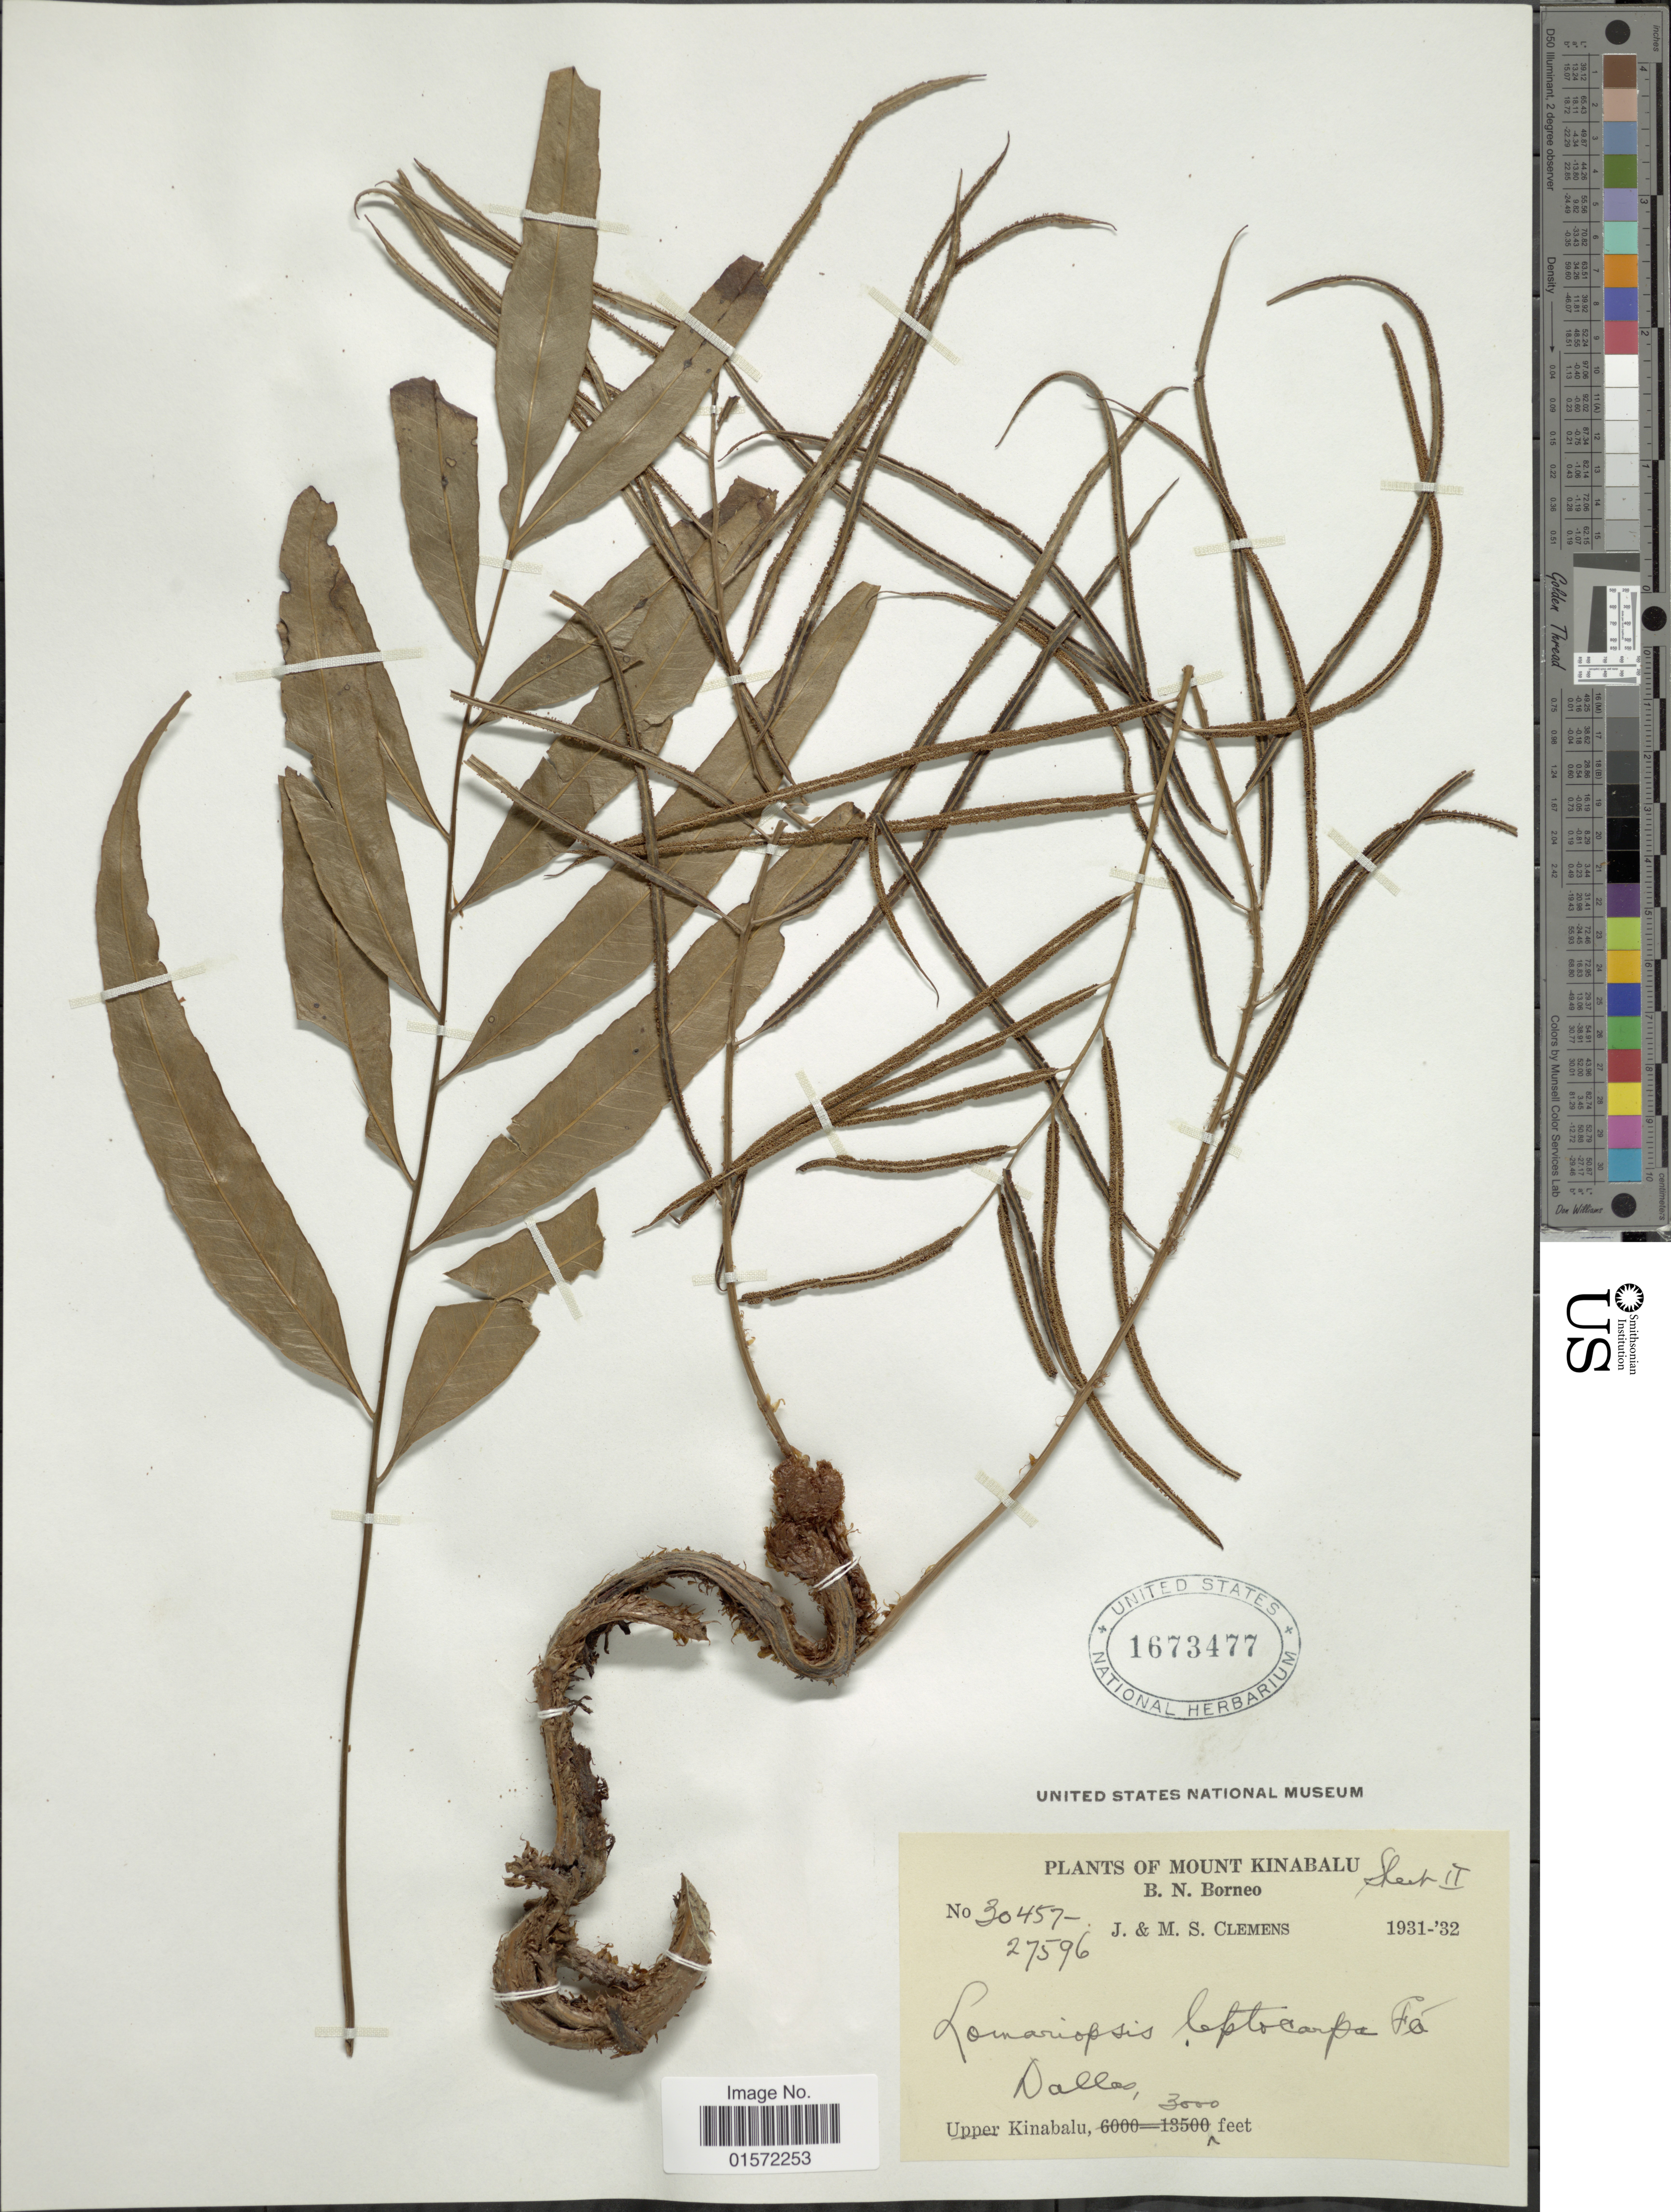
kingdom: Plantae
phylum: Tracheophyta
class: Polypodiopsida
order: Polypodiales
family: Lomariopsidaceae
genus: Lomariopsis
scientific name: Lomariopsis spectabilis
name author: (Kunze) Mett.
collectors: J. Clemens & M. S. Clemens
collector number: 30457/27596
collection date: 1931/1932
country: Malaysia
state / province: Sabah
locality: Mount Kinbalu, B. N. Borneo, Dallas, Kinabalu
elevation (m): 914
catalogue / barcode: US 1673477